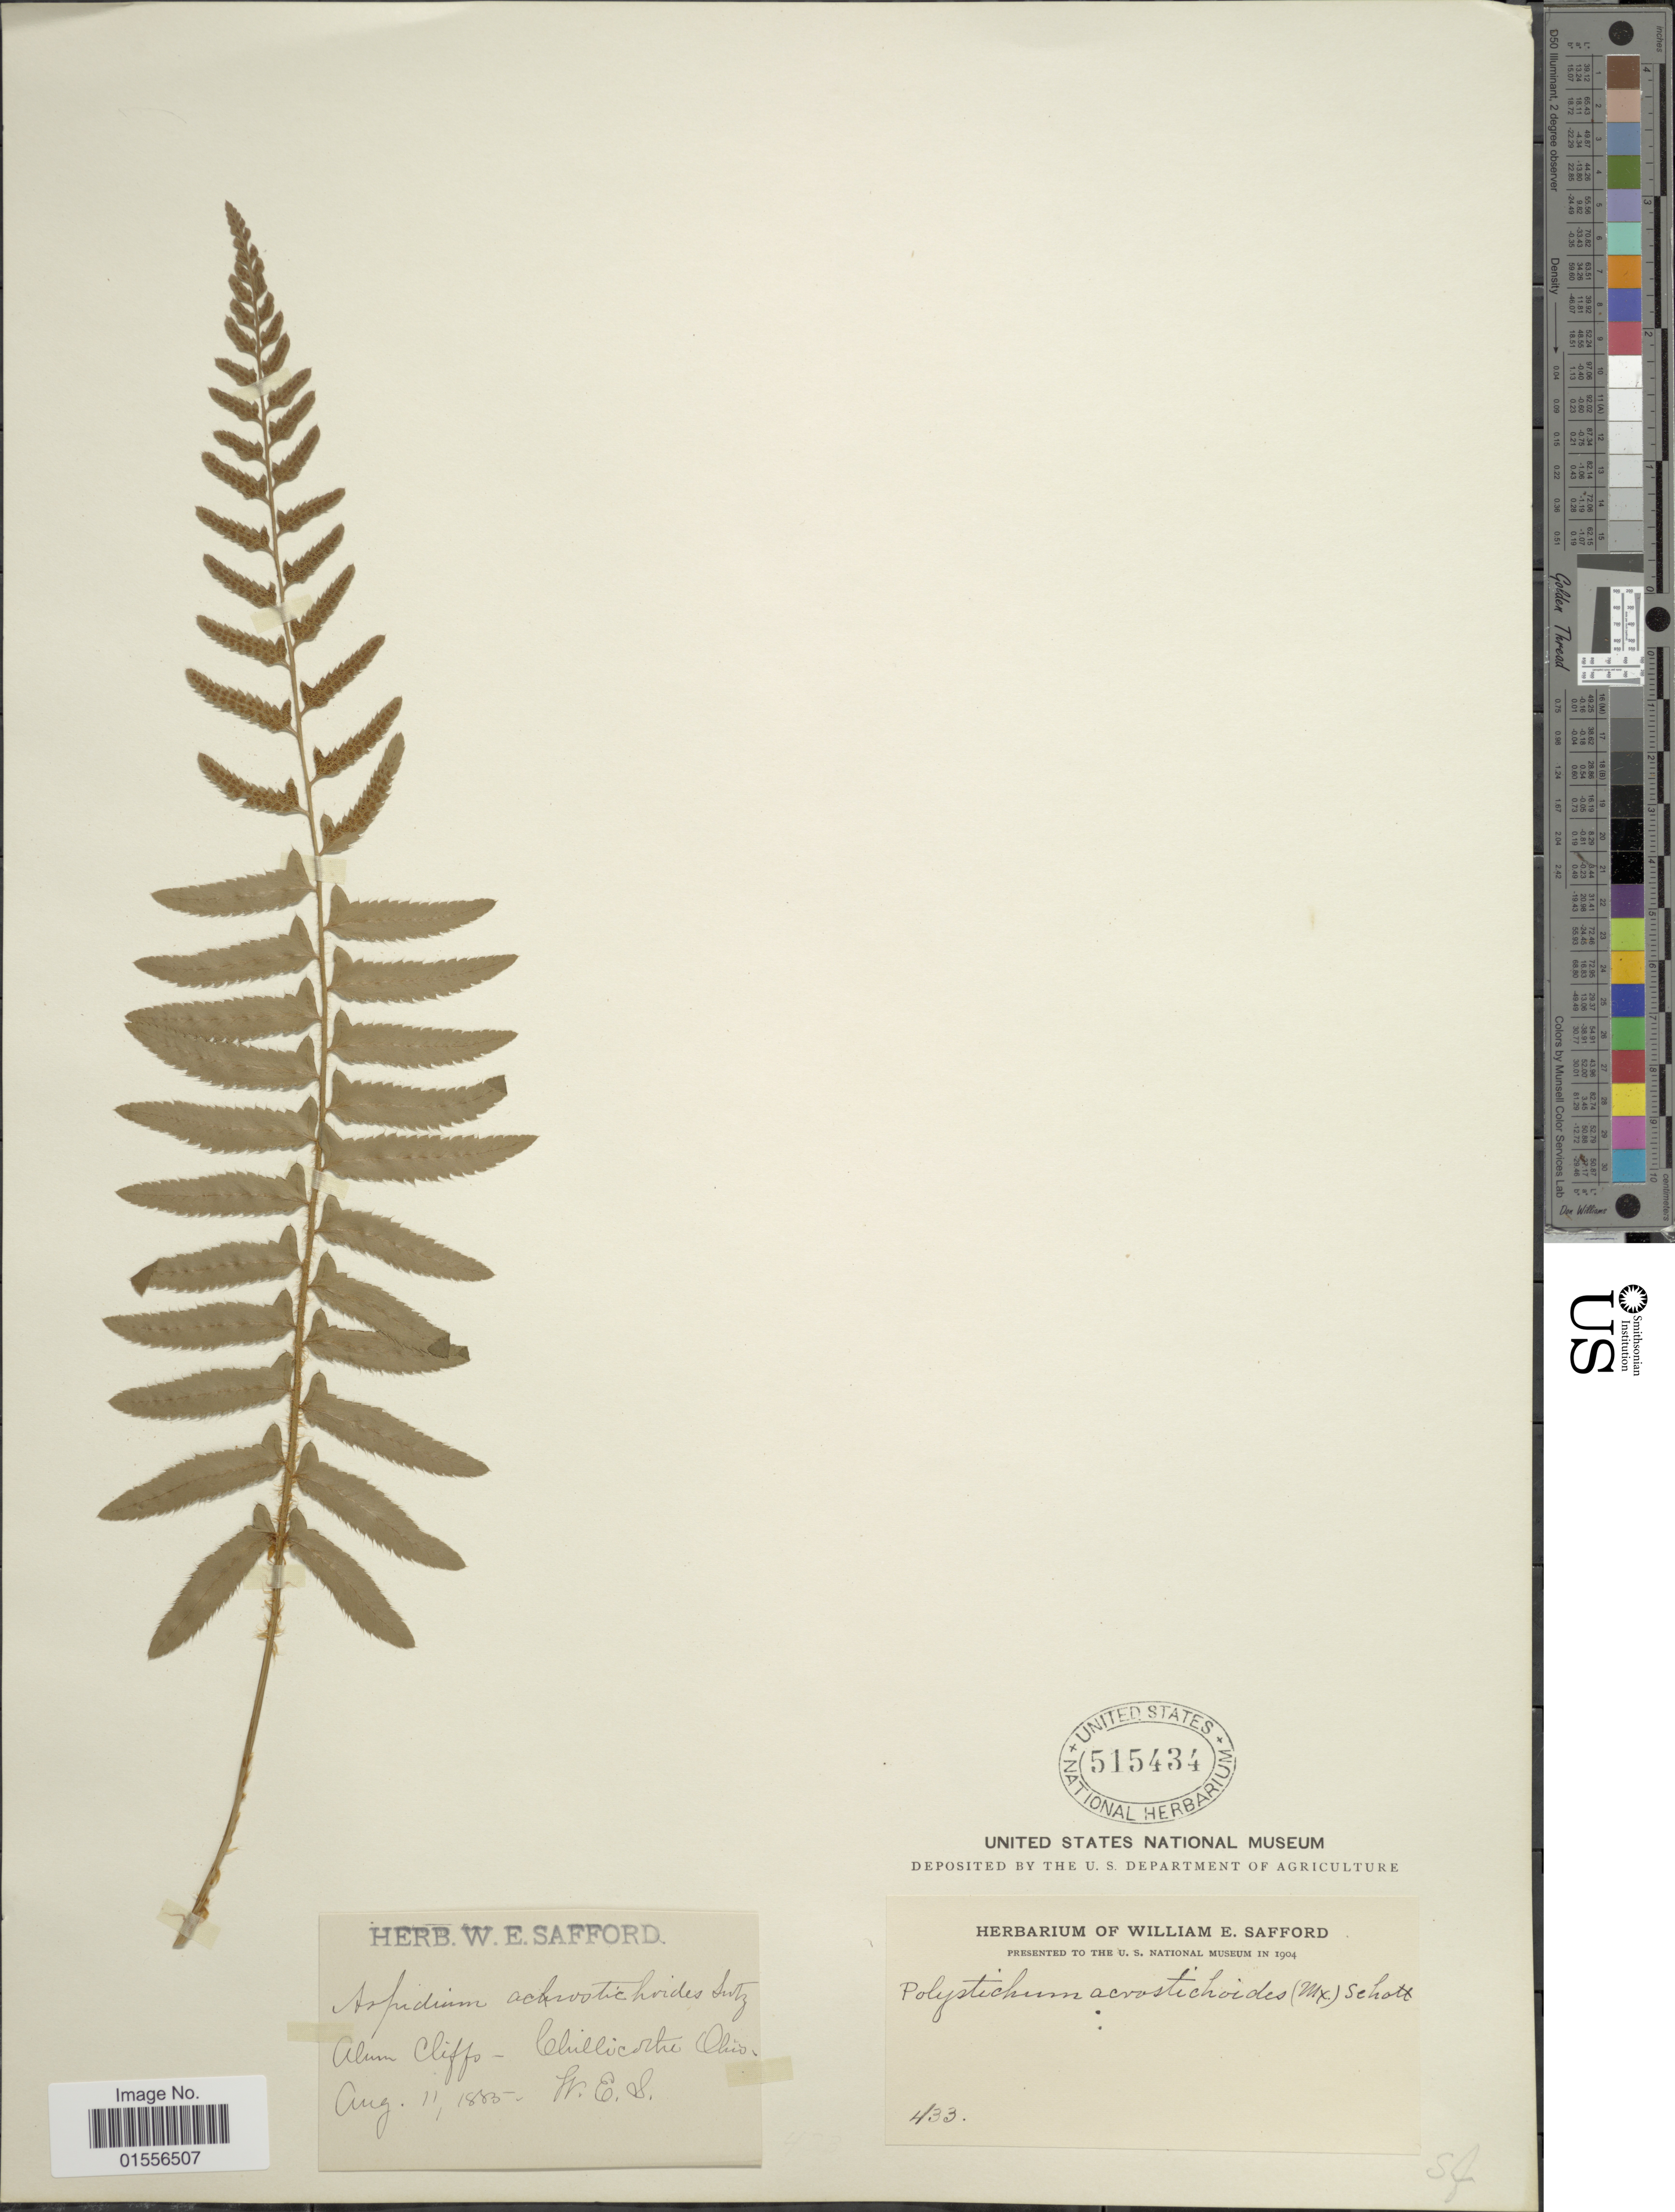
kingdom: Plantae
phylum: Tracheophyta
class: Polypodiopsida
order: Polypodiales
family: Dryopteridaceae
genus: Polystichum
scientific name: Polystichum acrostichoides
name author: (Michx.) Schott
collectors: W. E. Safford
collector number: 433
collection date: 1885-08-11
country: United States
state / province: Ohio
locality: Alum Cliffs-Chillicothe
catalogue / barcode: US 515434